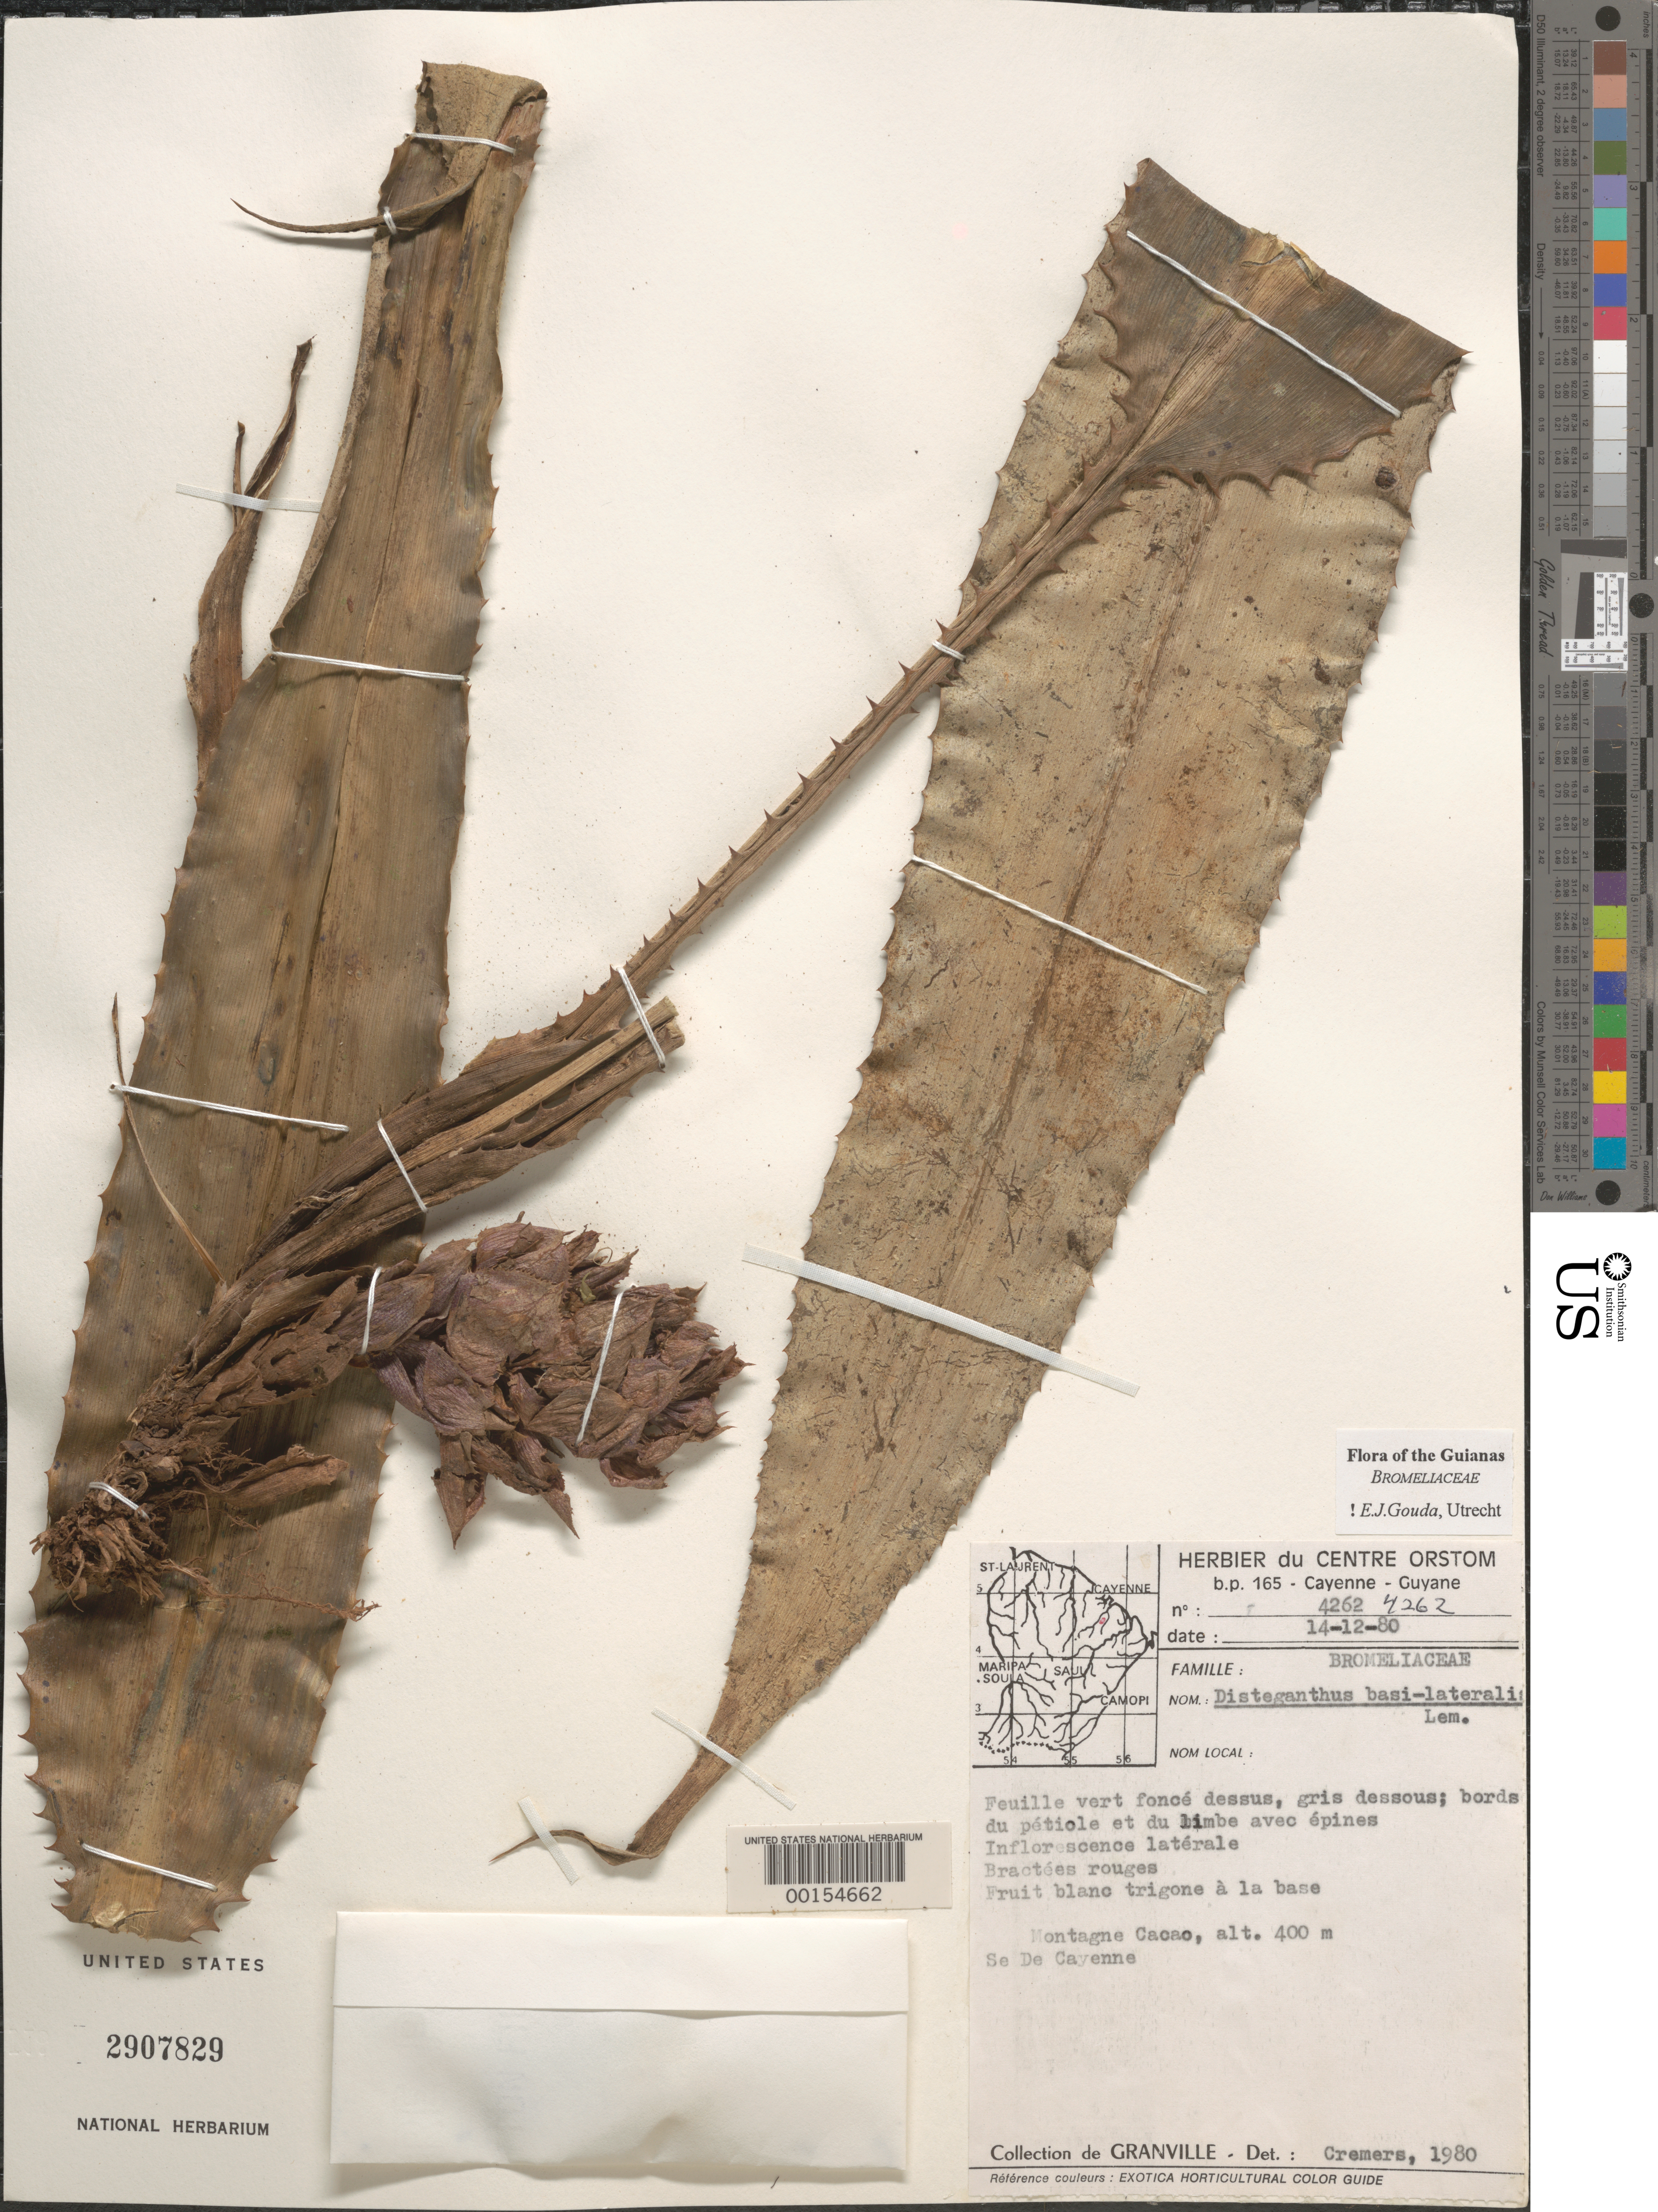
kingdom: Plantae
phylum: Tracheophyta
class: Liliopsida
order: Poales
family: Bromeliaceae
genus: Disteganthus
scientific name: Disteganthus basilateralis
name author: Lem.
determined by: Gouda, E. J.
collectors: J.-J. de Granville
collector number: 4262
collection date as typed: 14-Dec-80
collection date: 1980-12-14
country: French Guiana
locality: Montagne Cacao, SE de Cayenne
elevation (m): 400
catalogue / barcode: US 2907829